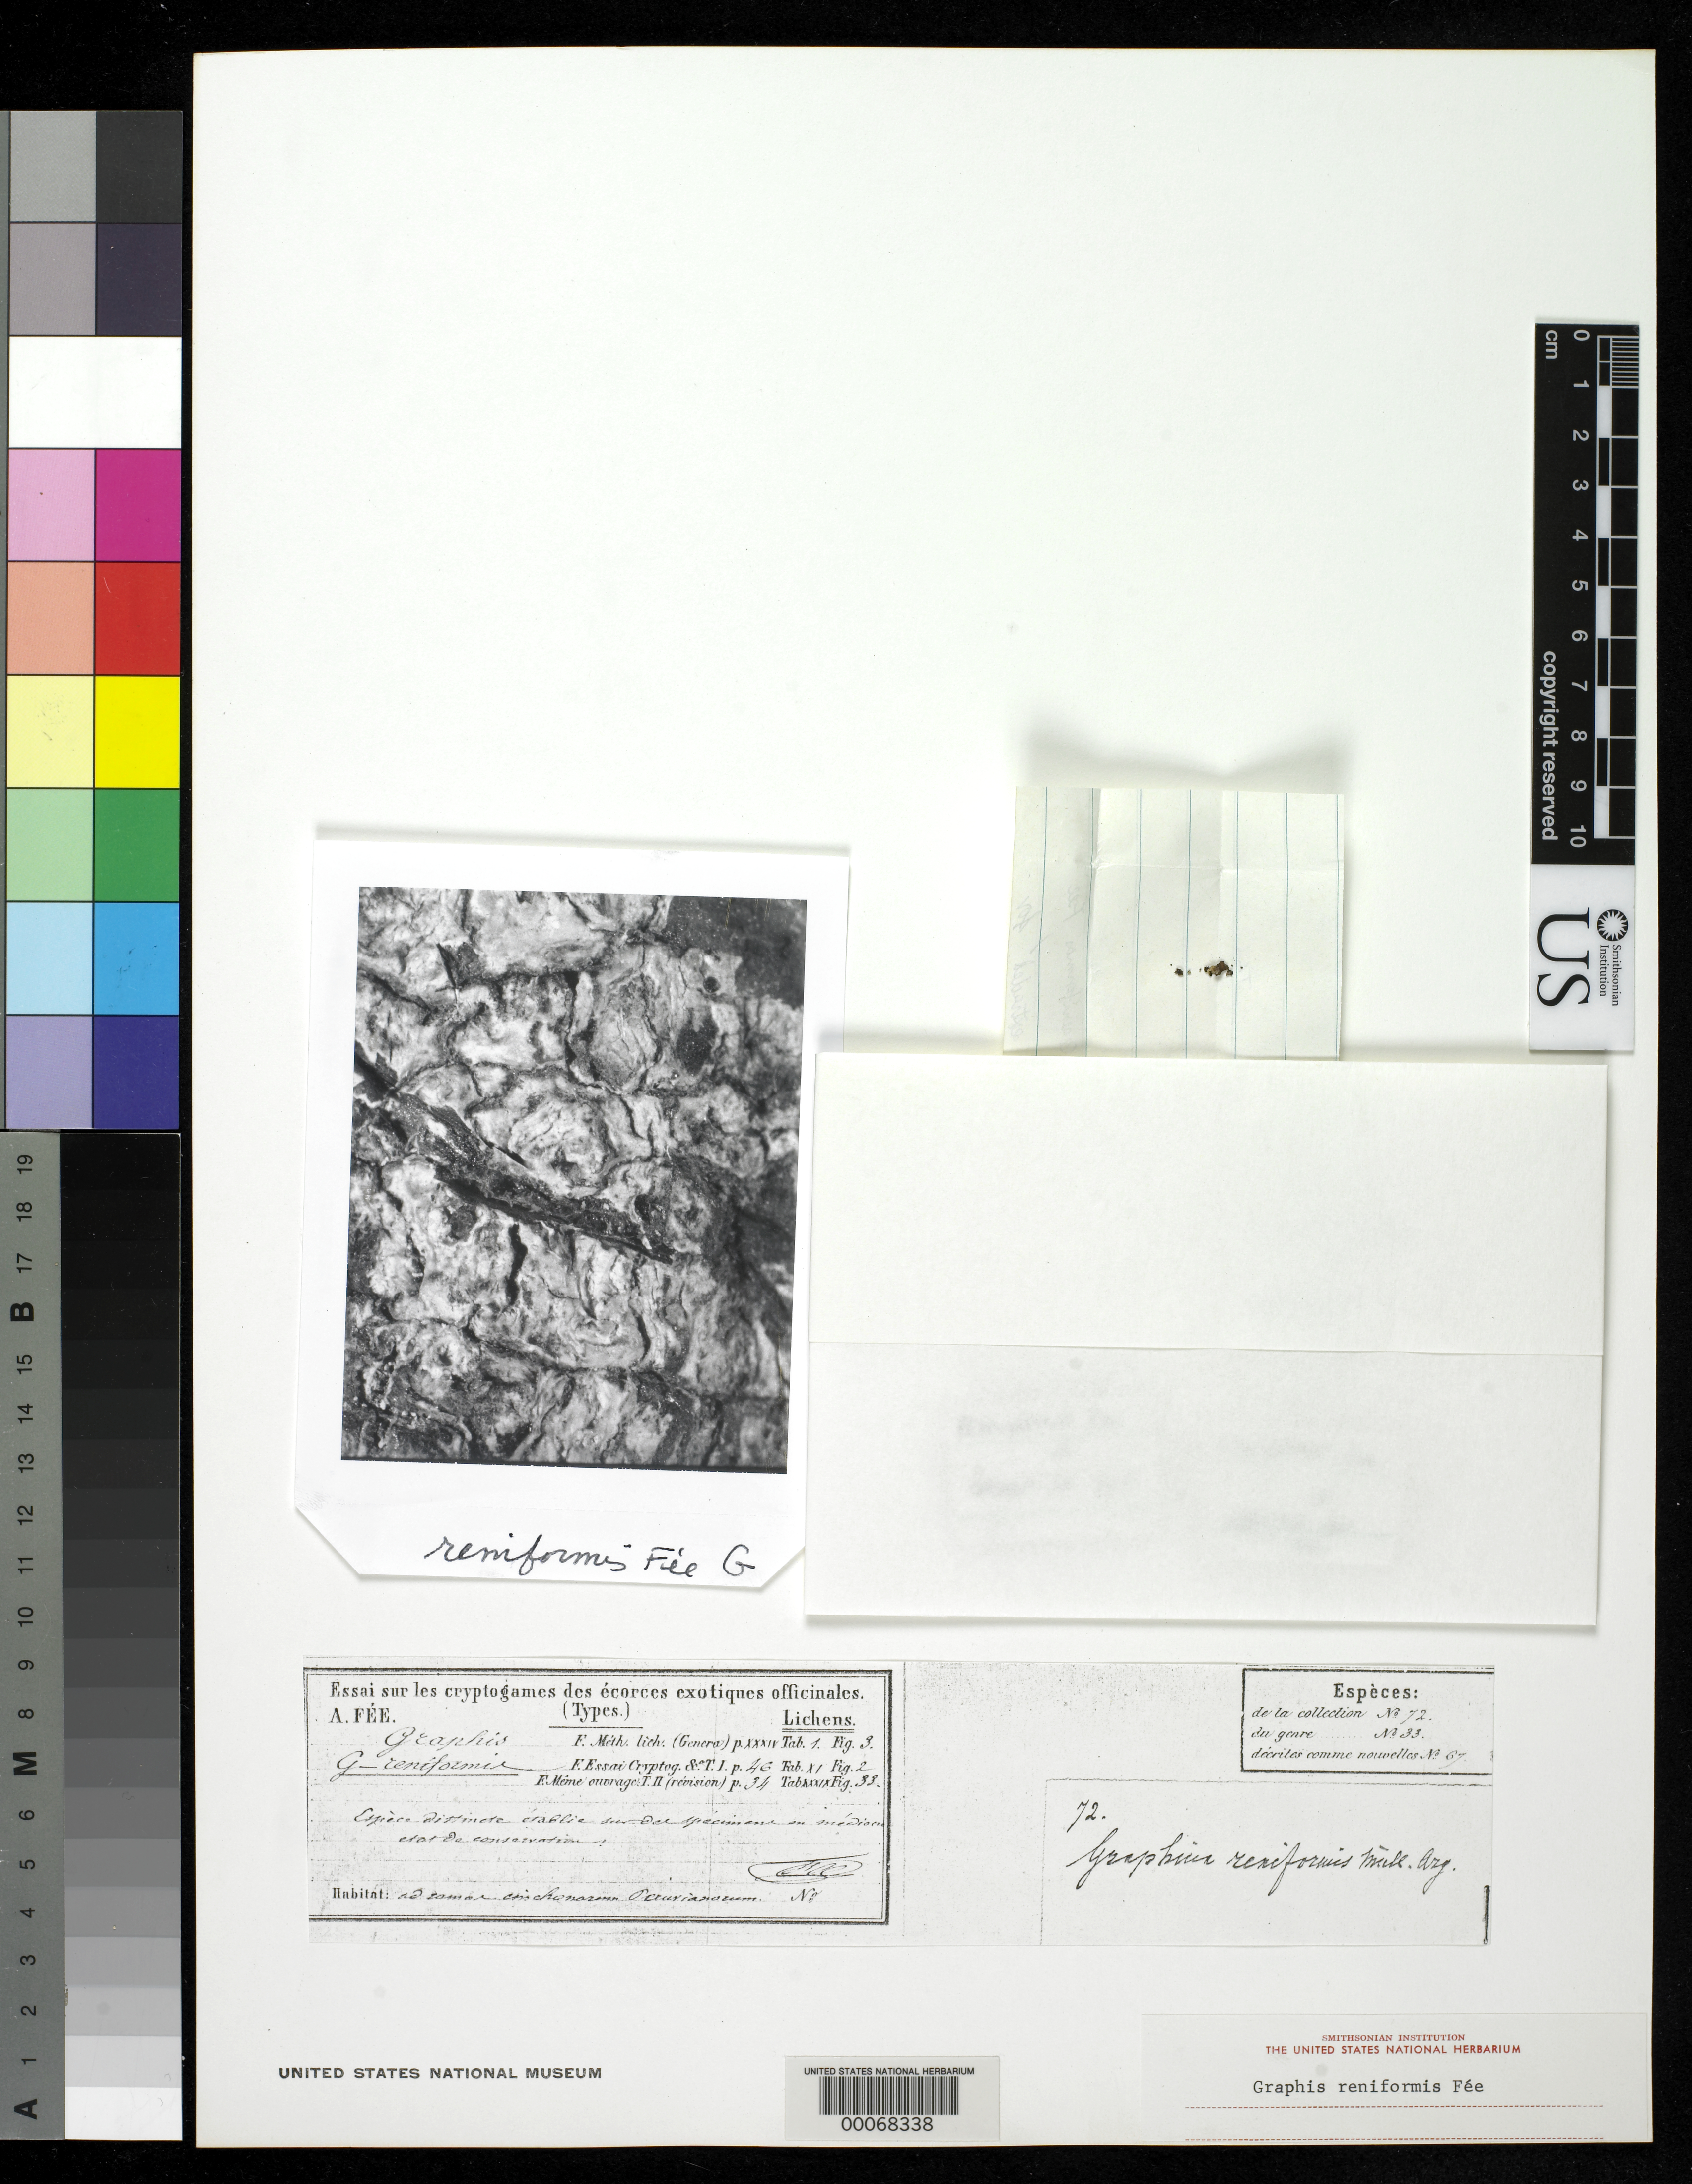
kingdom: Fungi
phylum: Ascomycota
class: Lecanoromycetes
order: Ostropales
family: Graphidaceae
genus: Graphis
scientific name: Graphis reniformis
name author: Fée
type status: Type Fragment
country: Peru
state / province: San Martín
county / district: Mariscal Cáceres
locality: Rio Huallaga, margen Derecha del; Balsa Probana; dtto. Tocache Nuevo